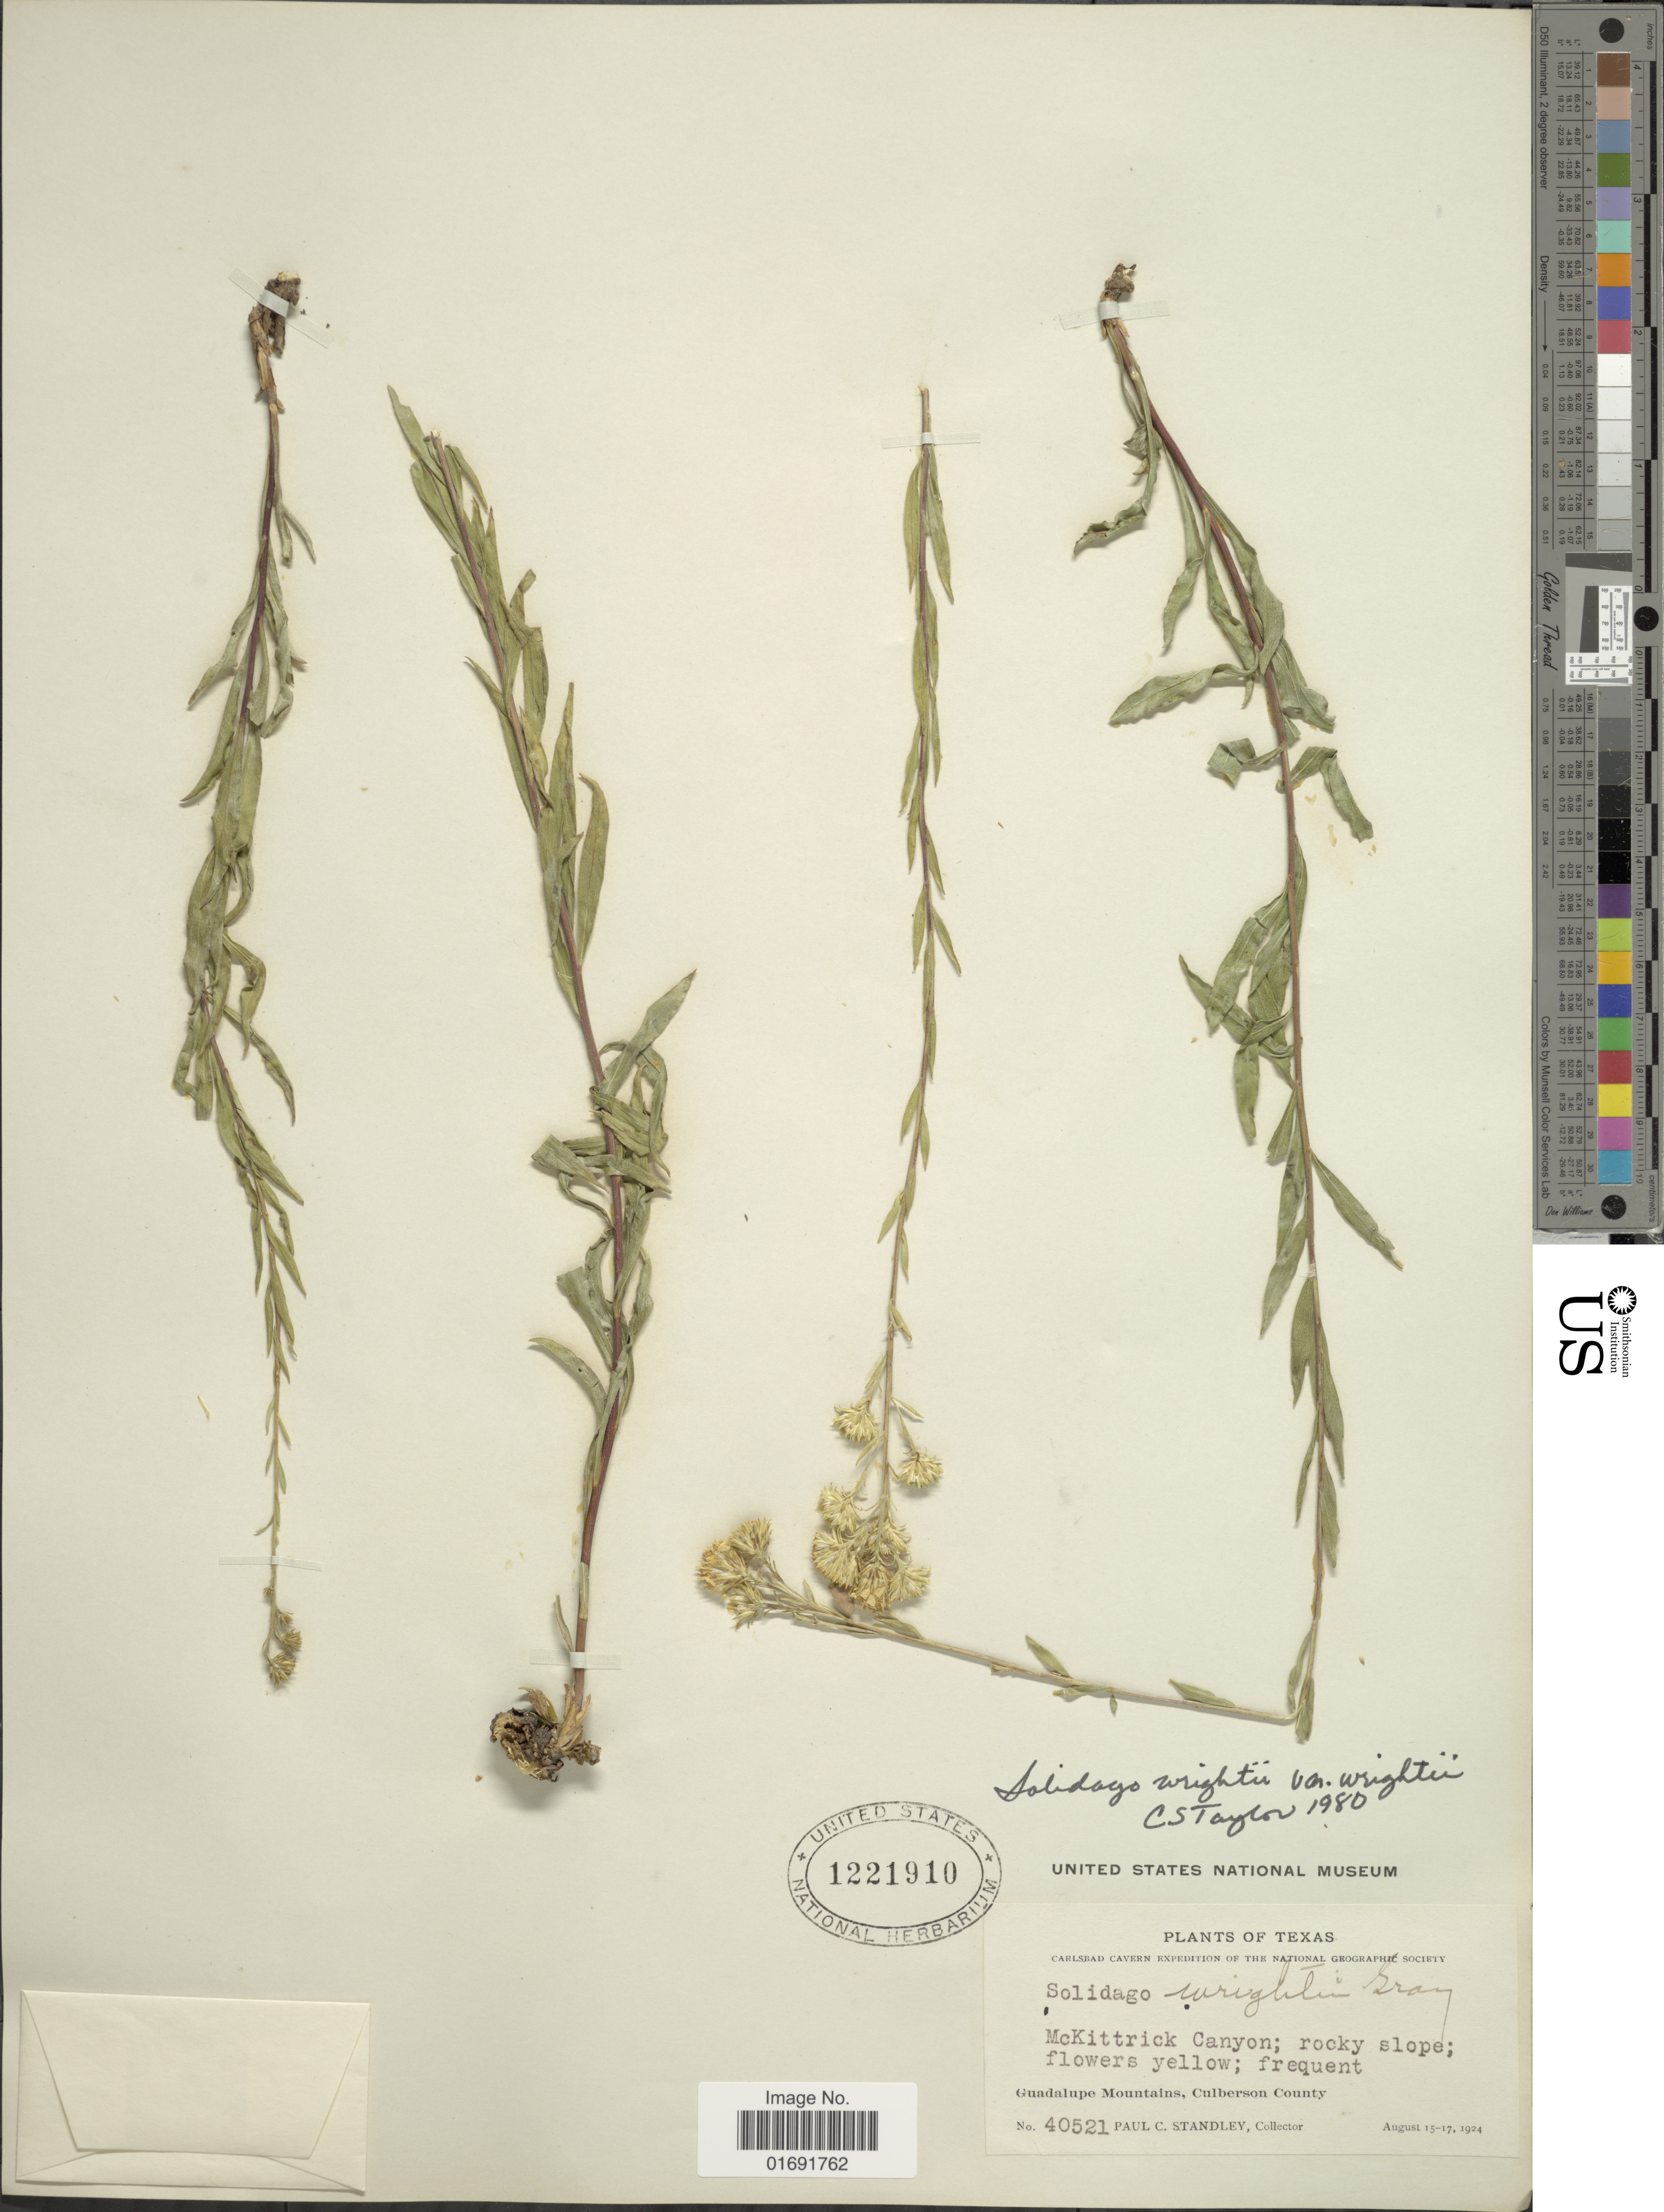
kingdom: Plantae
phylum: Tracheophyta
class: Magnoliopsida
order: Asterales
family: Asteraceae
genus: Solidago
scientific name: Solidago wrightii var. wrightii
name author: A. Gray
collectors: P. C. Standley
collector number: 40521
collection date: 1924-08-15/1924-08-17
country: United States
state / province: Texas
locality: McKittrick Canyon, Guadalupe Mountains, Culberson County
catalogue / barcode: US 1221910